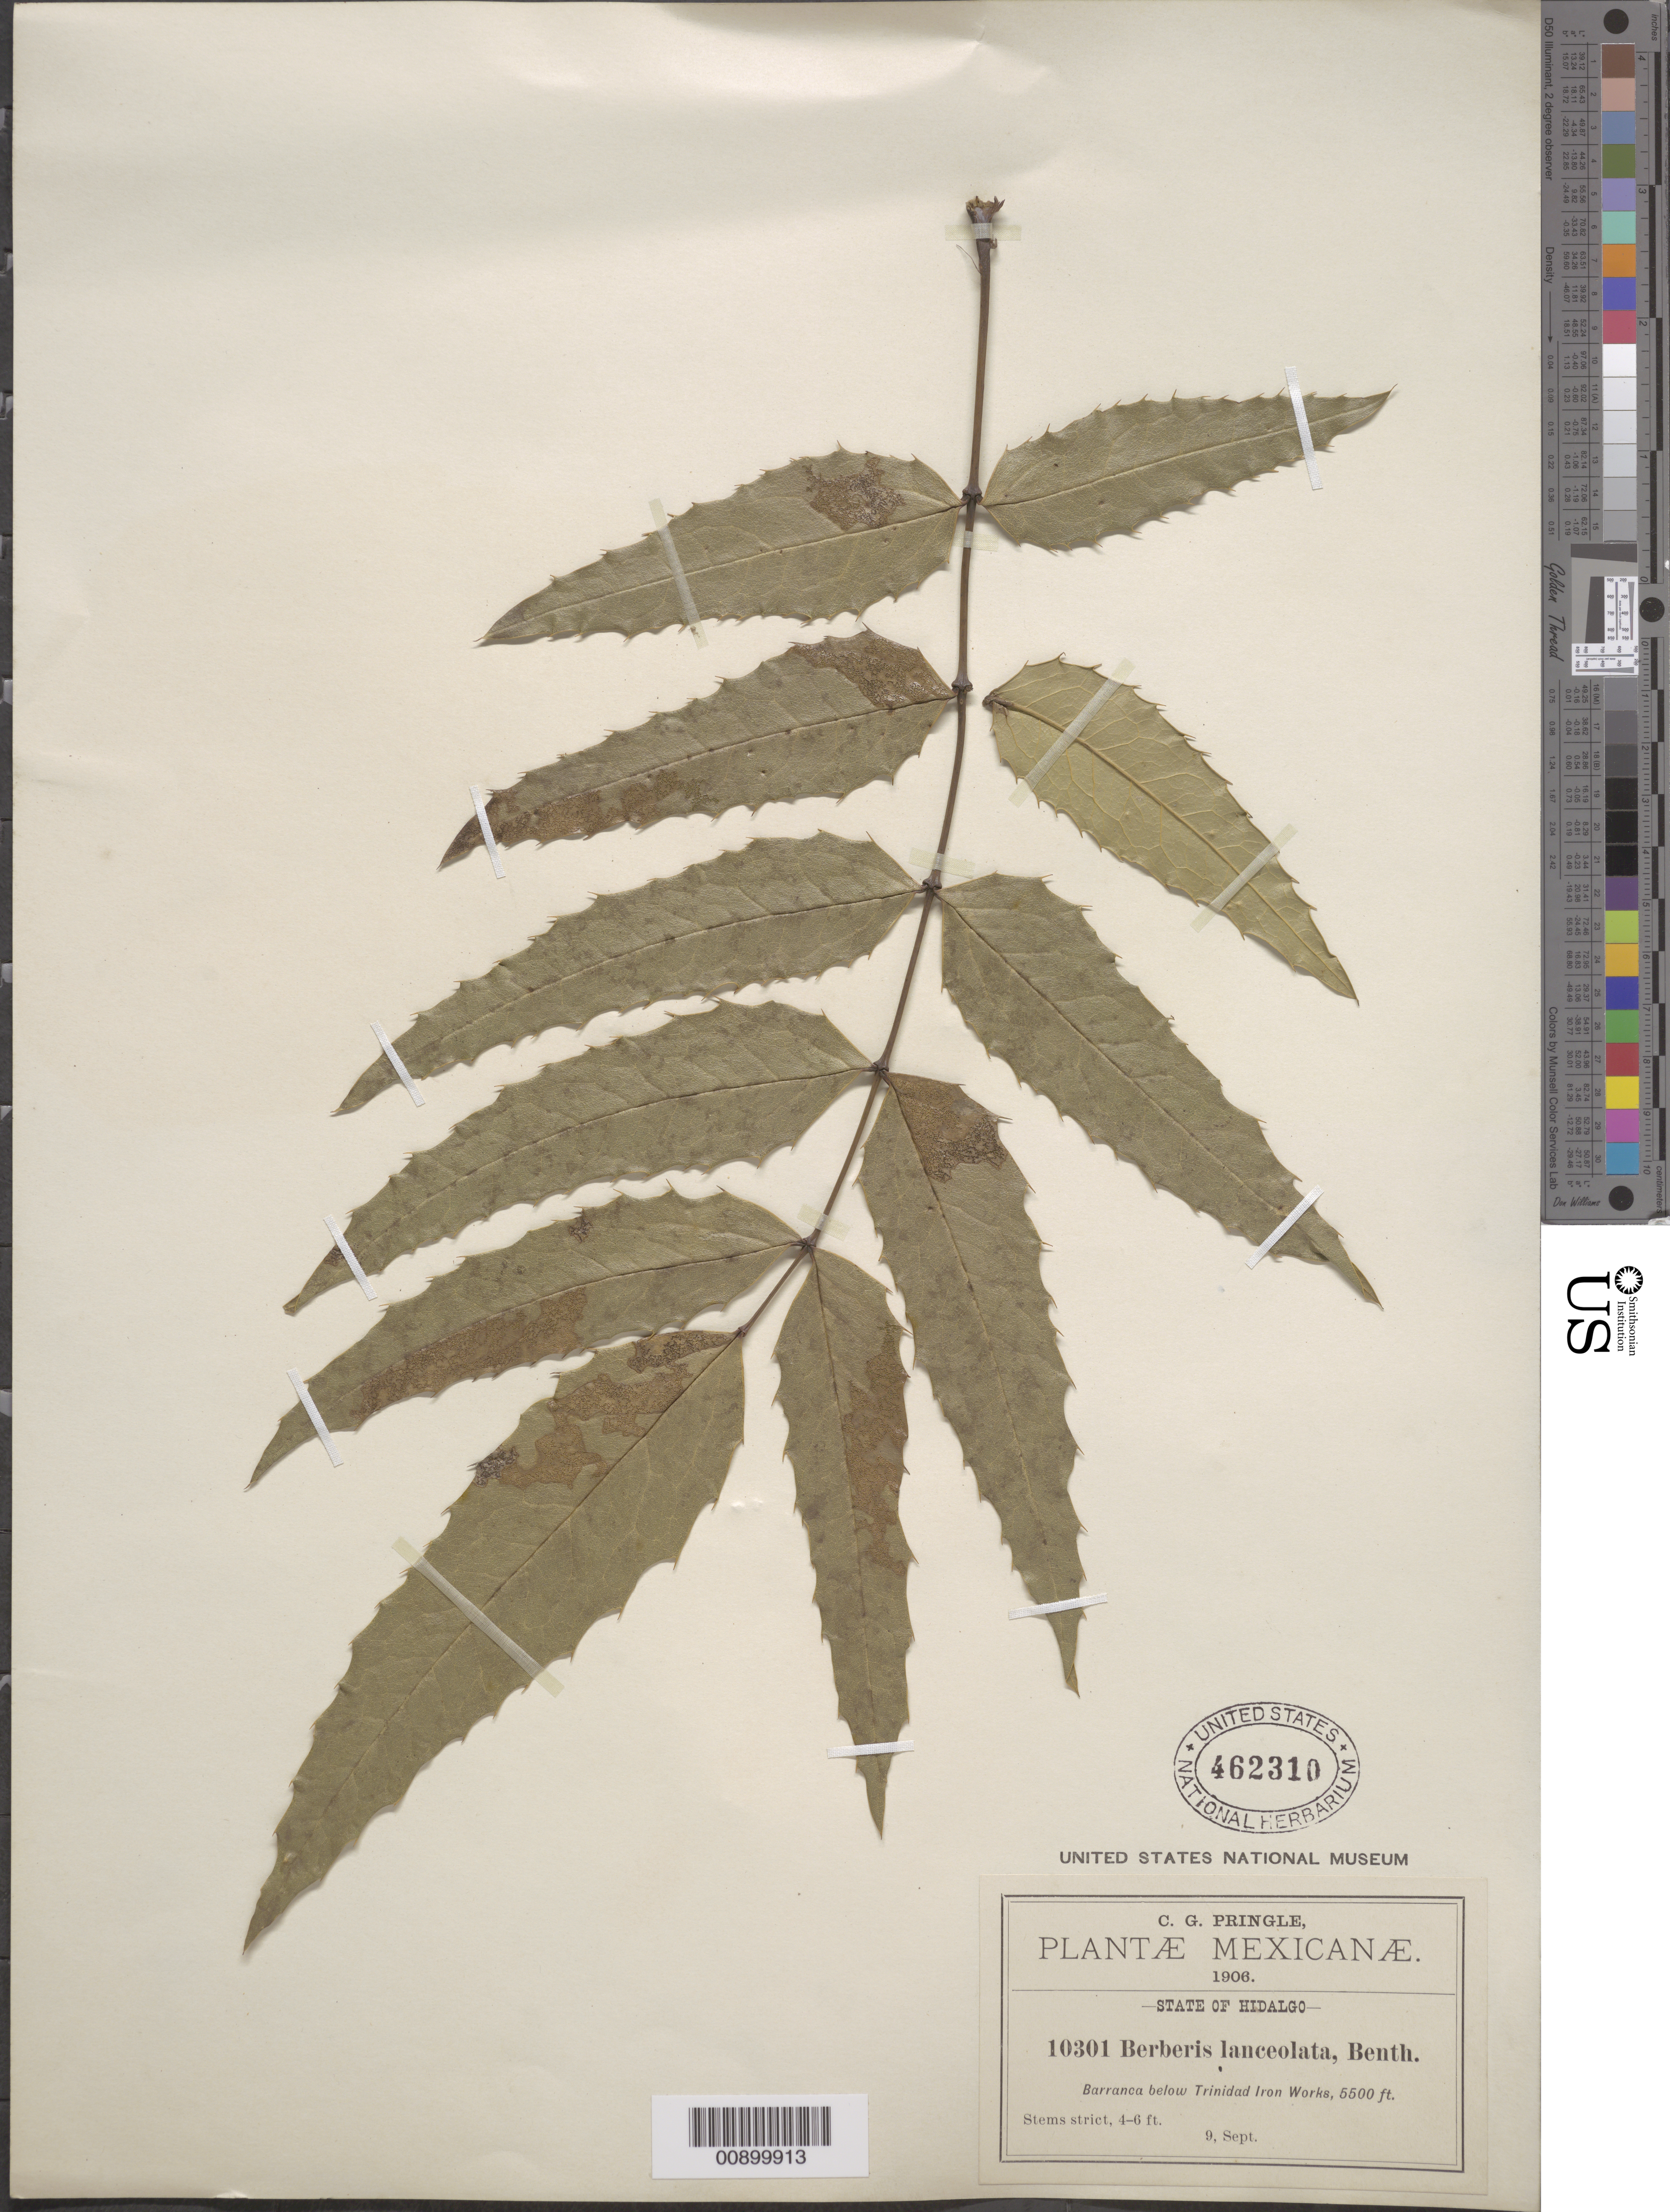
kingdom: Plantae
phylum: Tracheophyta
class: Magnoliopsida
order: Ranunculales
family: Berberidaceae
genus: Mahonia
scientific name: Mahonia lanceolata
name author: (Benth.) Fedde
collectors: C. G. Pringle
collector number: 10301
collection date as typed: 09 Sep 1906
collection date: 1906-09-09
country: Mexico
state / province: Hidalgo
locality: Barranca below Trinidad Iron Works, State of Hidalgo.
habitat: Barranca.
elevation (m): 1676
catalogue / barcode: US 462310